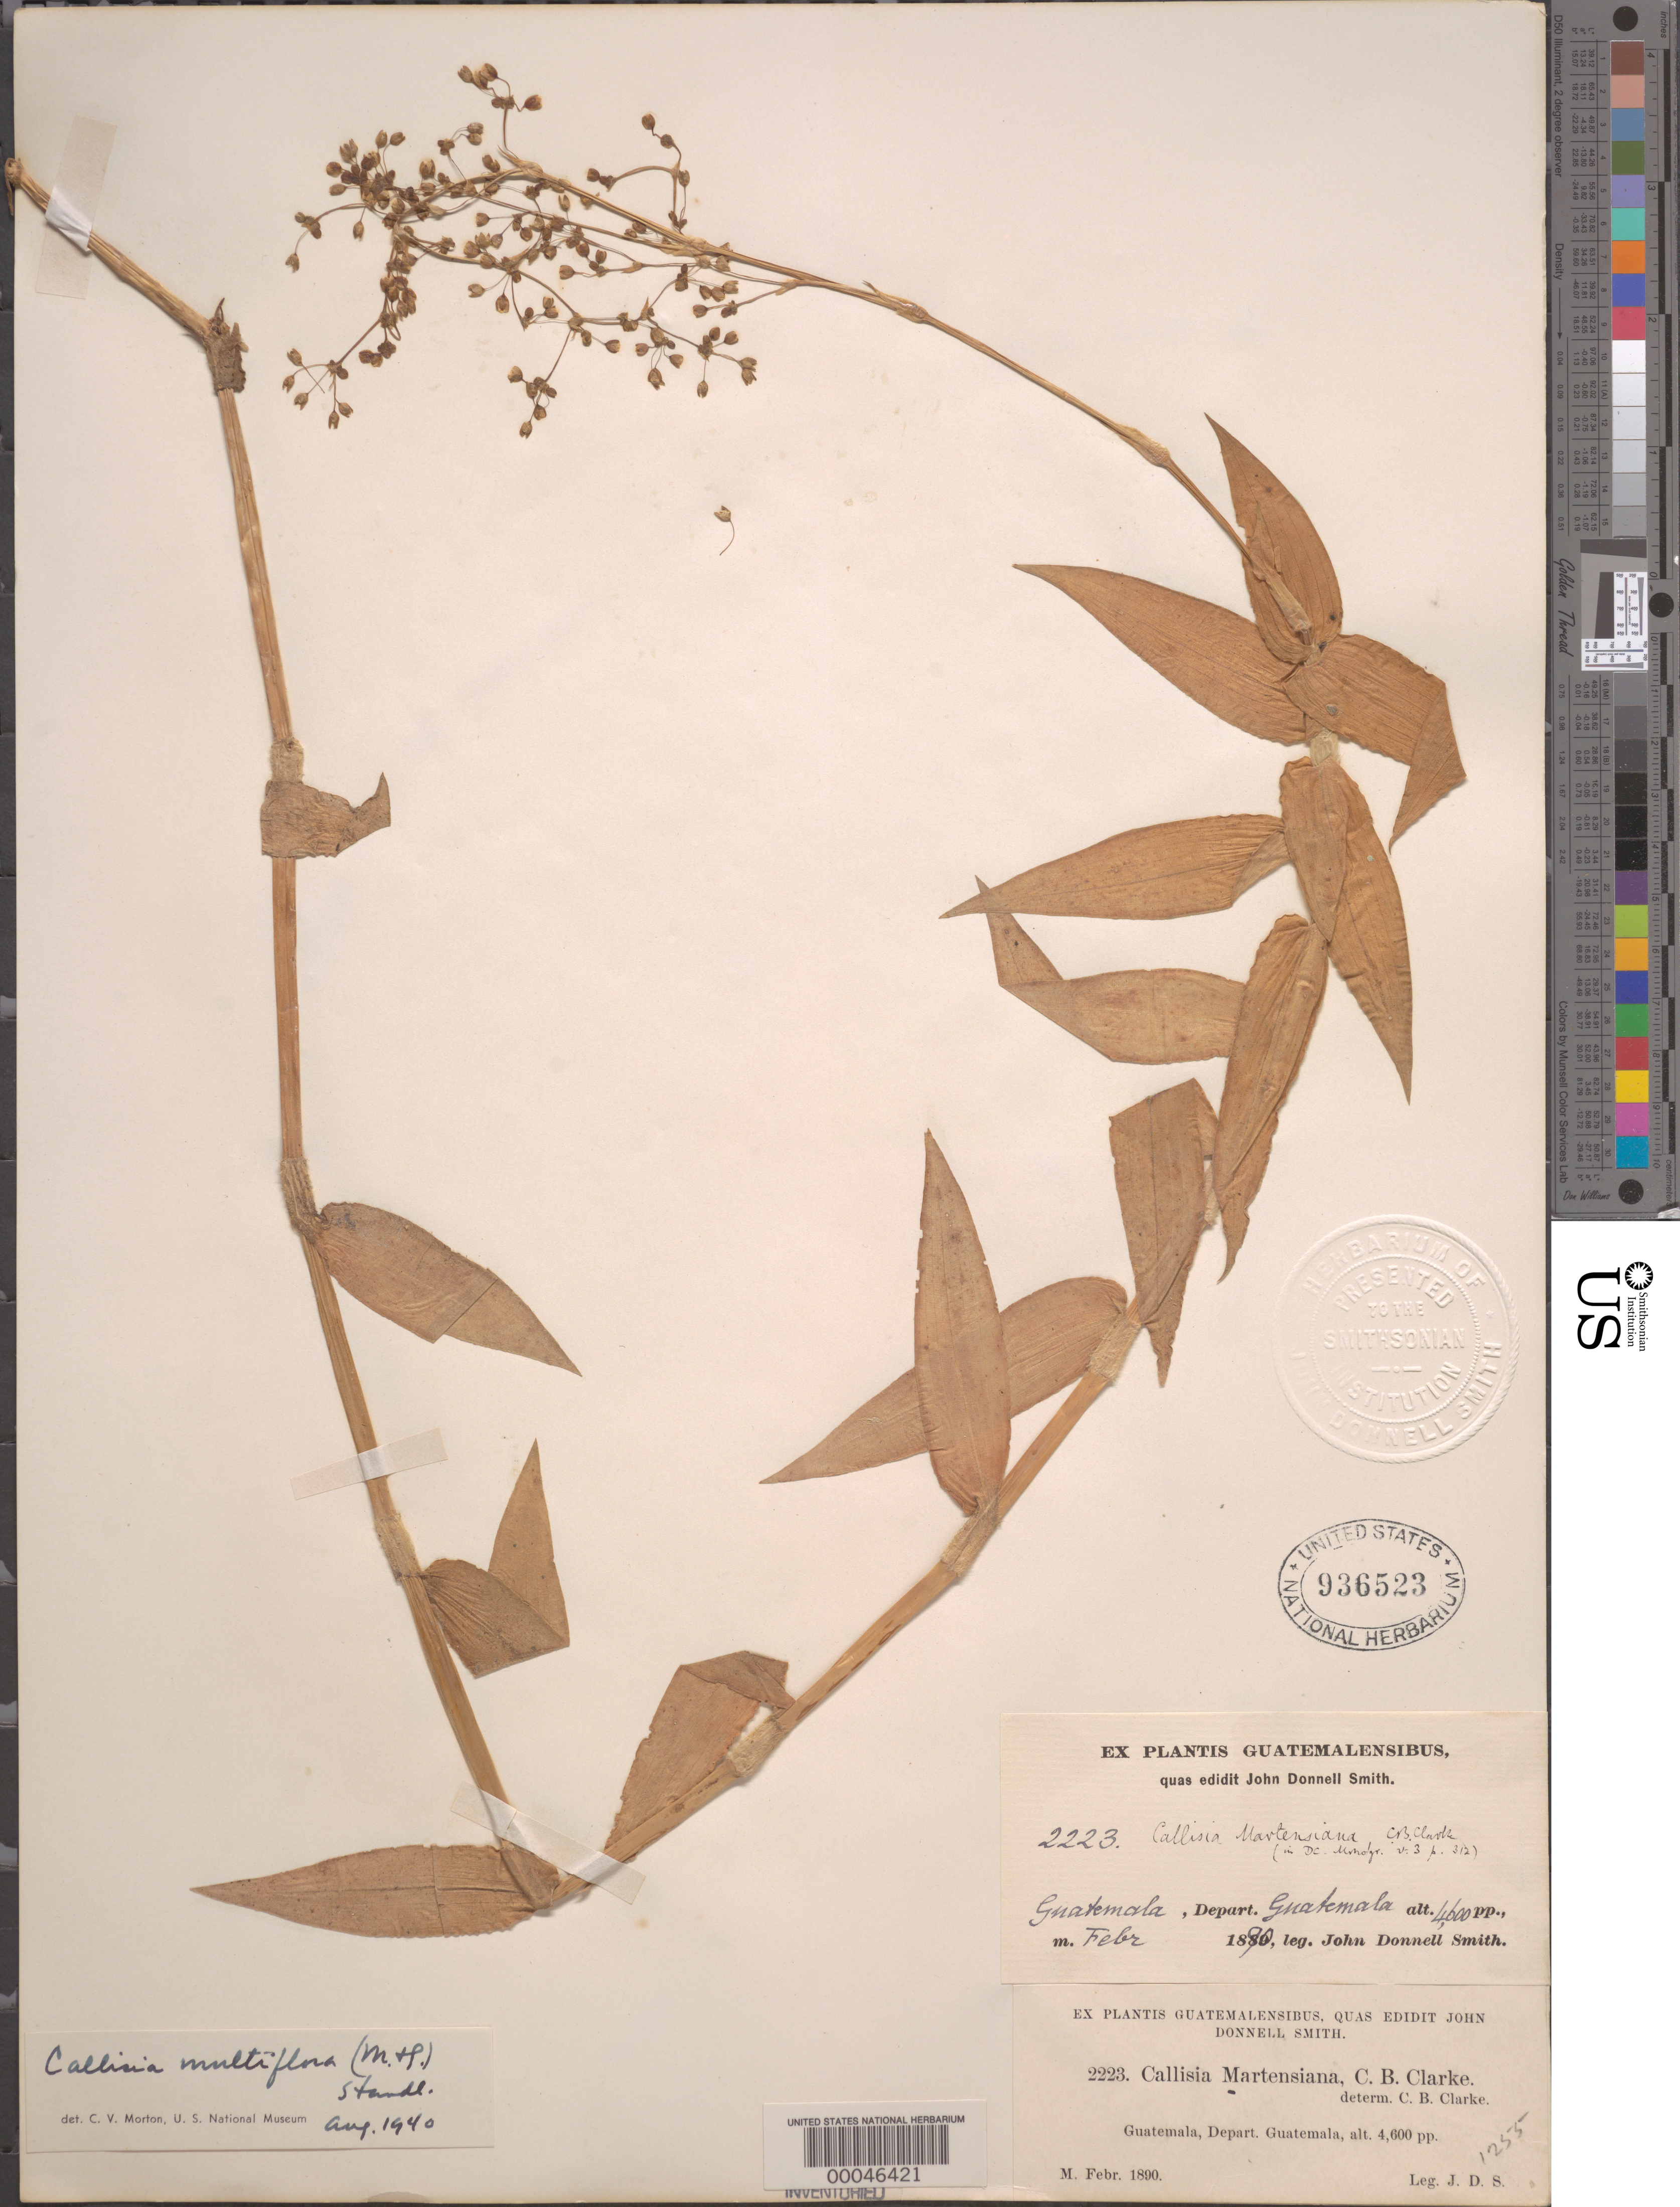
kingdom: Plantae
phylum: Tracheophyta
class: Liliopsida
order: Commelinales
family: Commelinaceae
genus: Callisia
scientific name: Callisia multiflora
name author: (M. Martens & Galeotti) Standl.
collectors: J. Donnell Smith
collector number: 2223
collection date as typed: Feb 1890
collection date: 1890-02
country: Guatemala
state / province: Guatemala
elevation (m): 1403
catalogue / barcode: US 936523